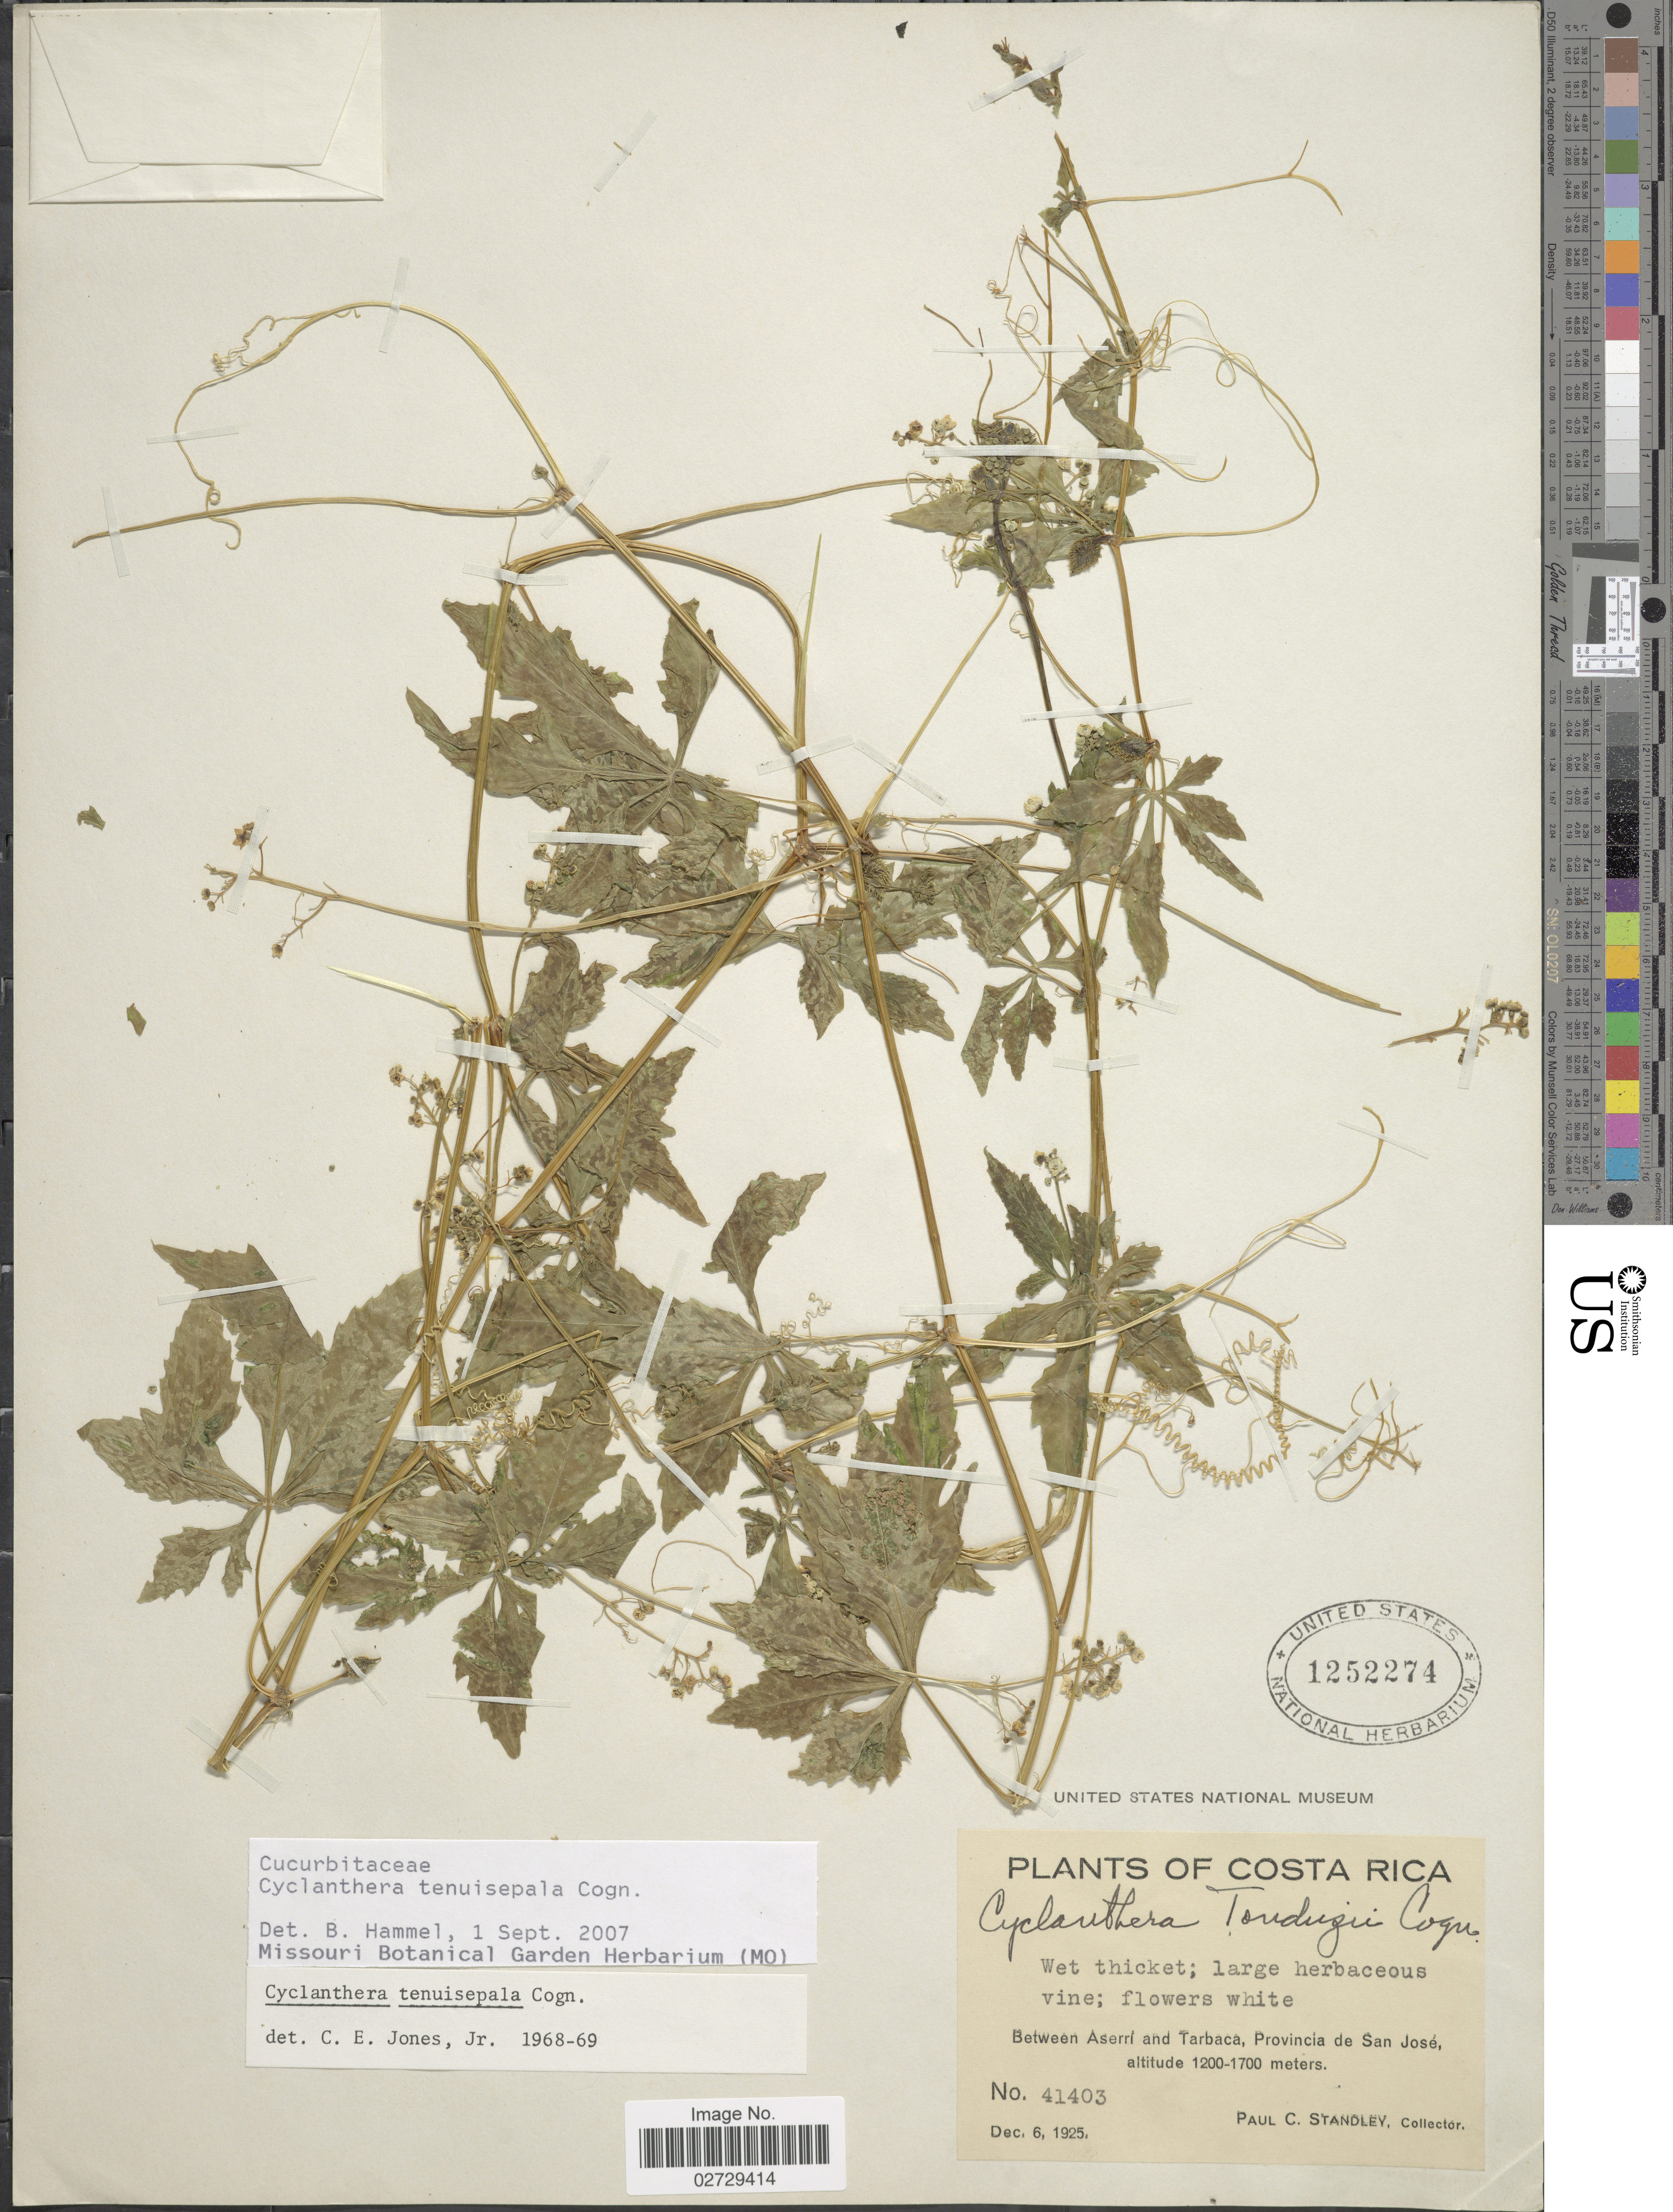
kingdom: Plantae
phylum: Tracheophyta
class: Magnoliopsida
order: Cucurbitales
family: Cucurbitaceae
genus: Cyclanthera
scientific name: Cyclanthera tenuisepala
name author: Cogn.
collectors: P. C. Standley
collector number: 41403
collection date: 1925-12-06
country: Costa Rica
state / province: San José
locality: Between Aserri and Tarbaca.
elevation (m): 1200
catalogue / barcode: US 1252274